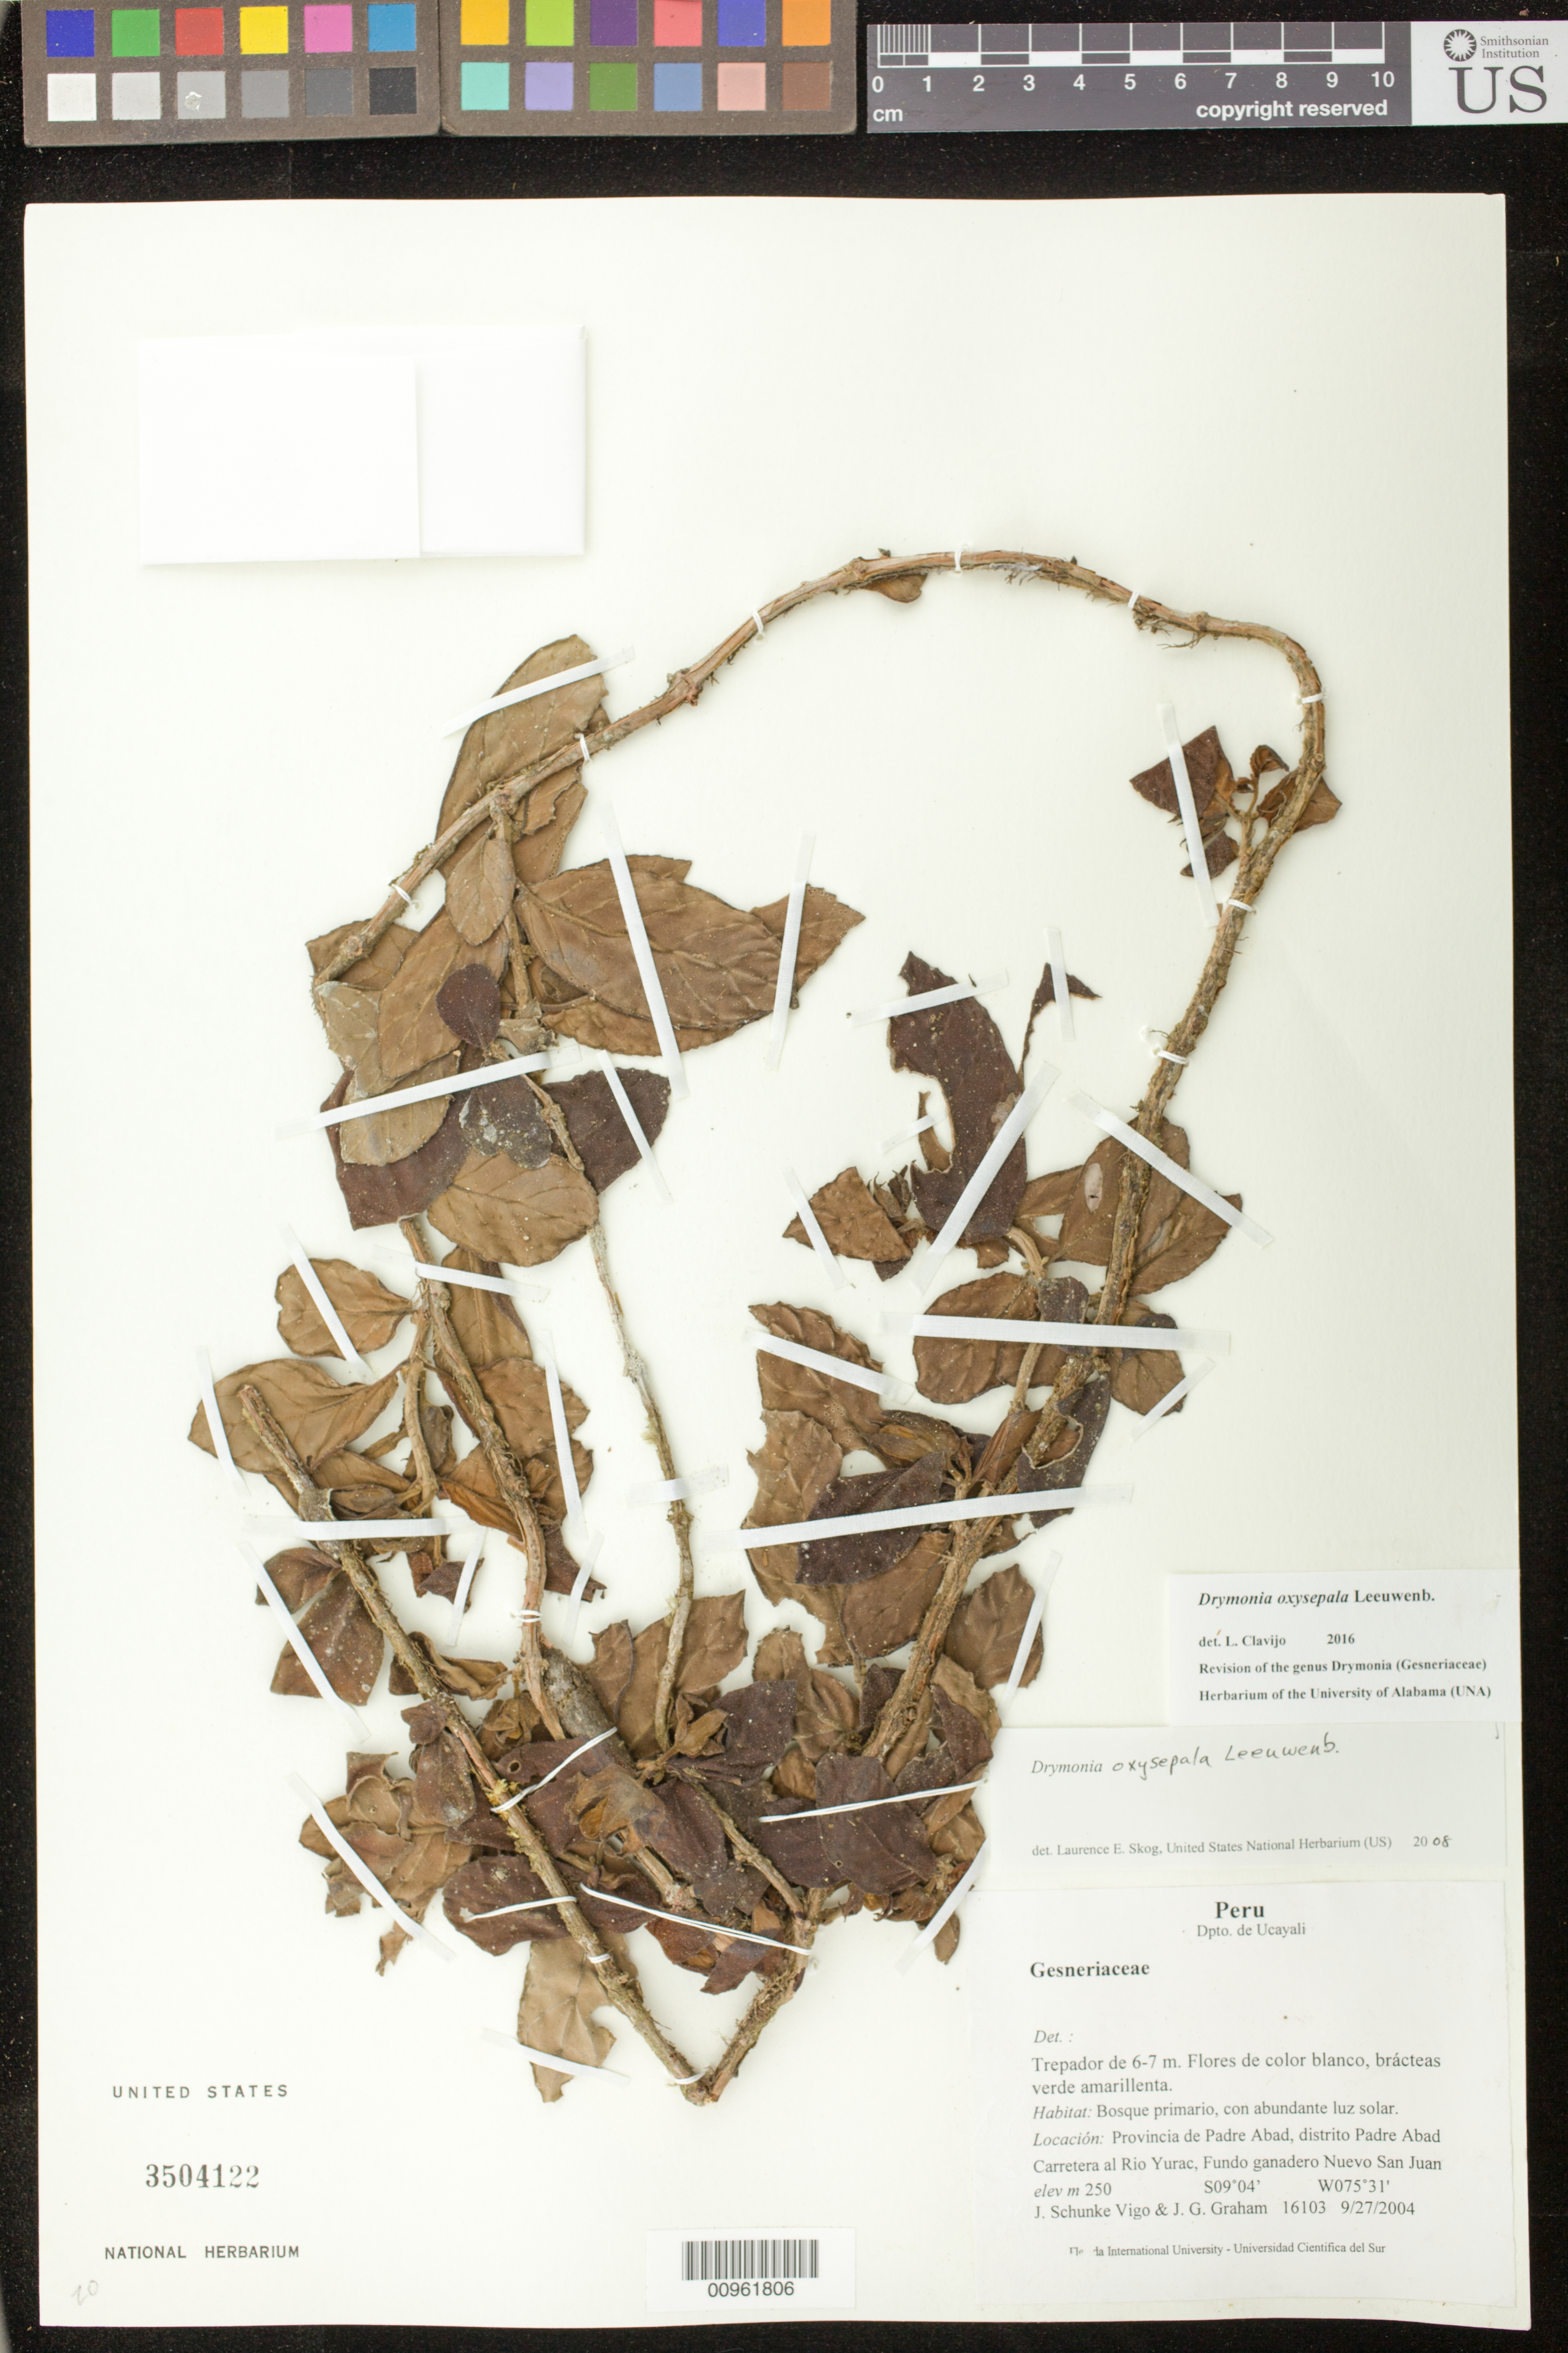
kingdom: Plantae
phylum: Tracheophyta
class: Magnoliopsida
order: Lamiales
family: Gesneriaceae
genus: Drymonia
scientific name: Drymonia oxysepala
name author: Leeuwenb.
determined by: Skog, Laurence E.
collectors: J. Schunke Vigo & J. G. Graham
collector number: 16103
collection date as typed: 27 Sep 2004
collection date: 2004-09-27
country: Peru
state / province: Ucayali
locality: Provincia de Padre Abad, distrito Padre Abad. Carretera al Rio Yurac, Fundo ganadero Nuevo San Juan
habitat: Bosque primario, con abundante luz solar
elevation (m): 250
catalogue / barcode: US 3504122